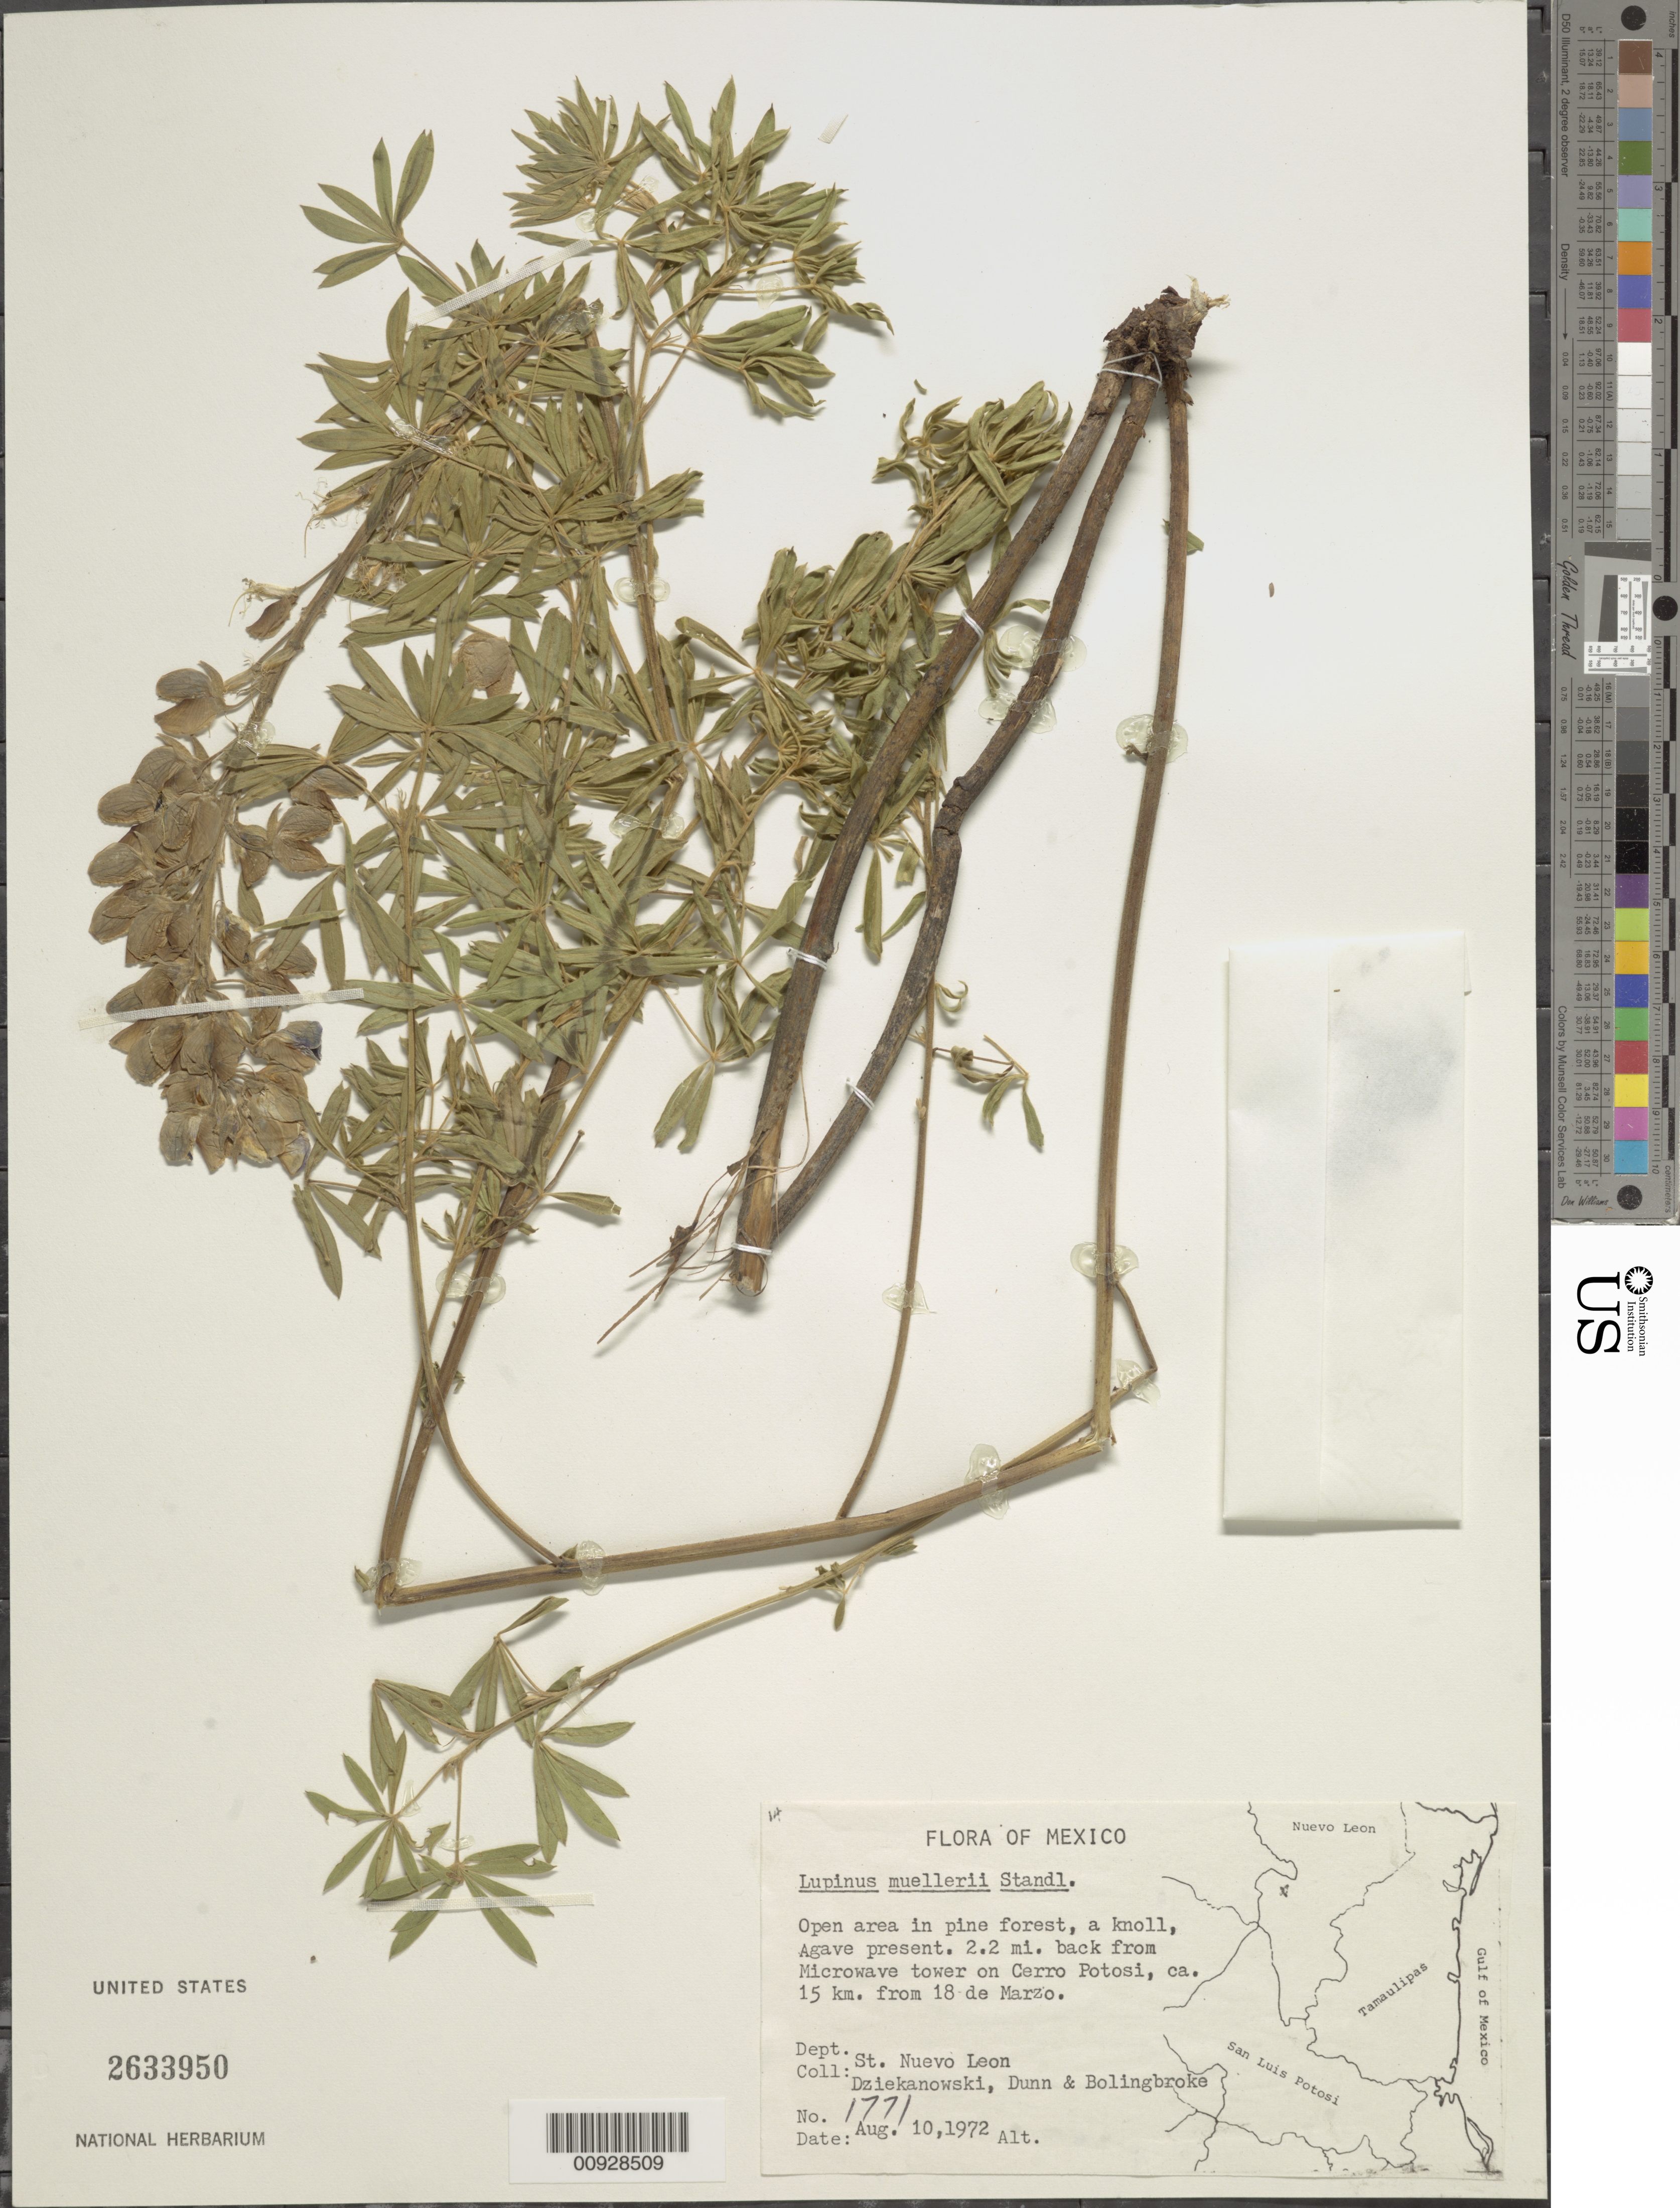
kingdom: Plantae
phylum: Tracheophyta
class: Magnoliopsida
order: Fabales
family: Fabaceae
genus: Lupinus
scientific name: Lupinus muelleri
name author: Standl.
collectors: -. Dziekanowski, -- Dunn & -. Bolingbroke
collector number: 1771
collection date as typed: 10 Aug 1972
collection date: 1972-08-10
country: Mexico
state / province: Nuevo León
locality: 2.2 mi. back from Microwave Tower on Cerro Potosí, ca. 15 km. from 18 de Marzo.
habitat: Open area in pine forest, a knoll, Agave present.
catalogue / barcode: US 2633950